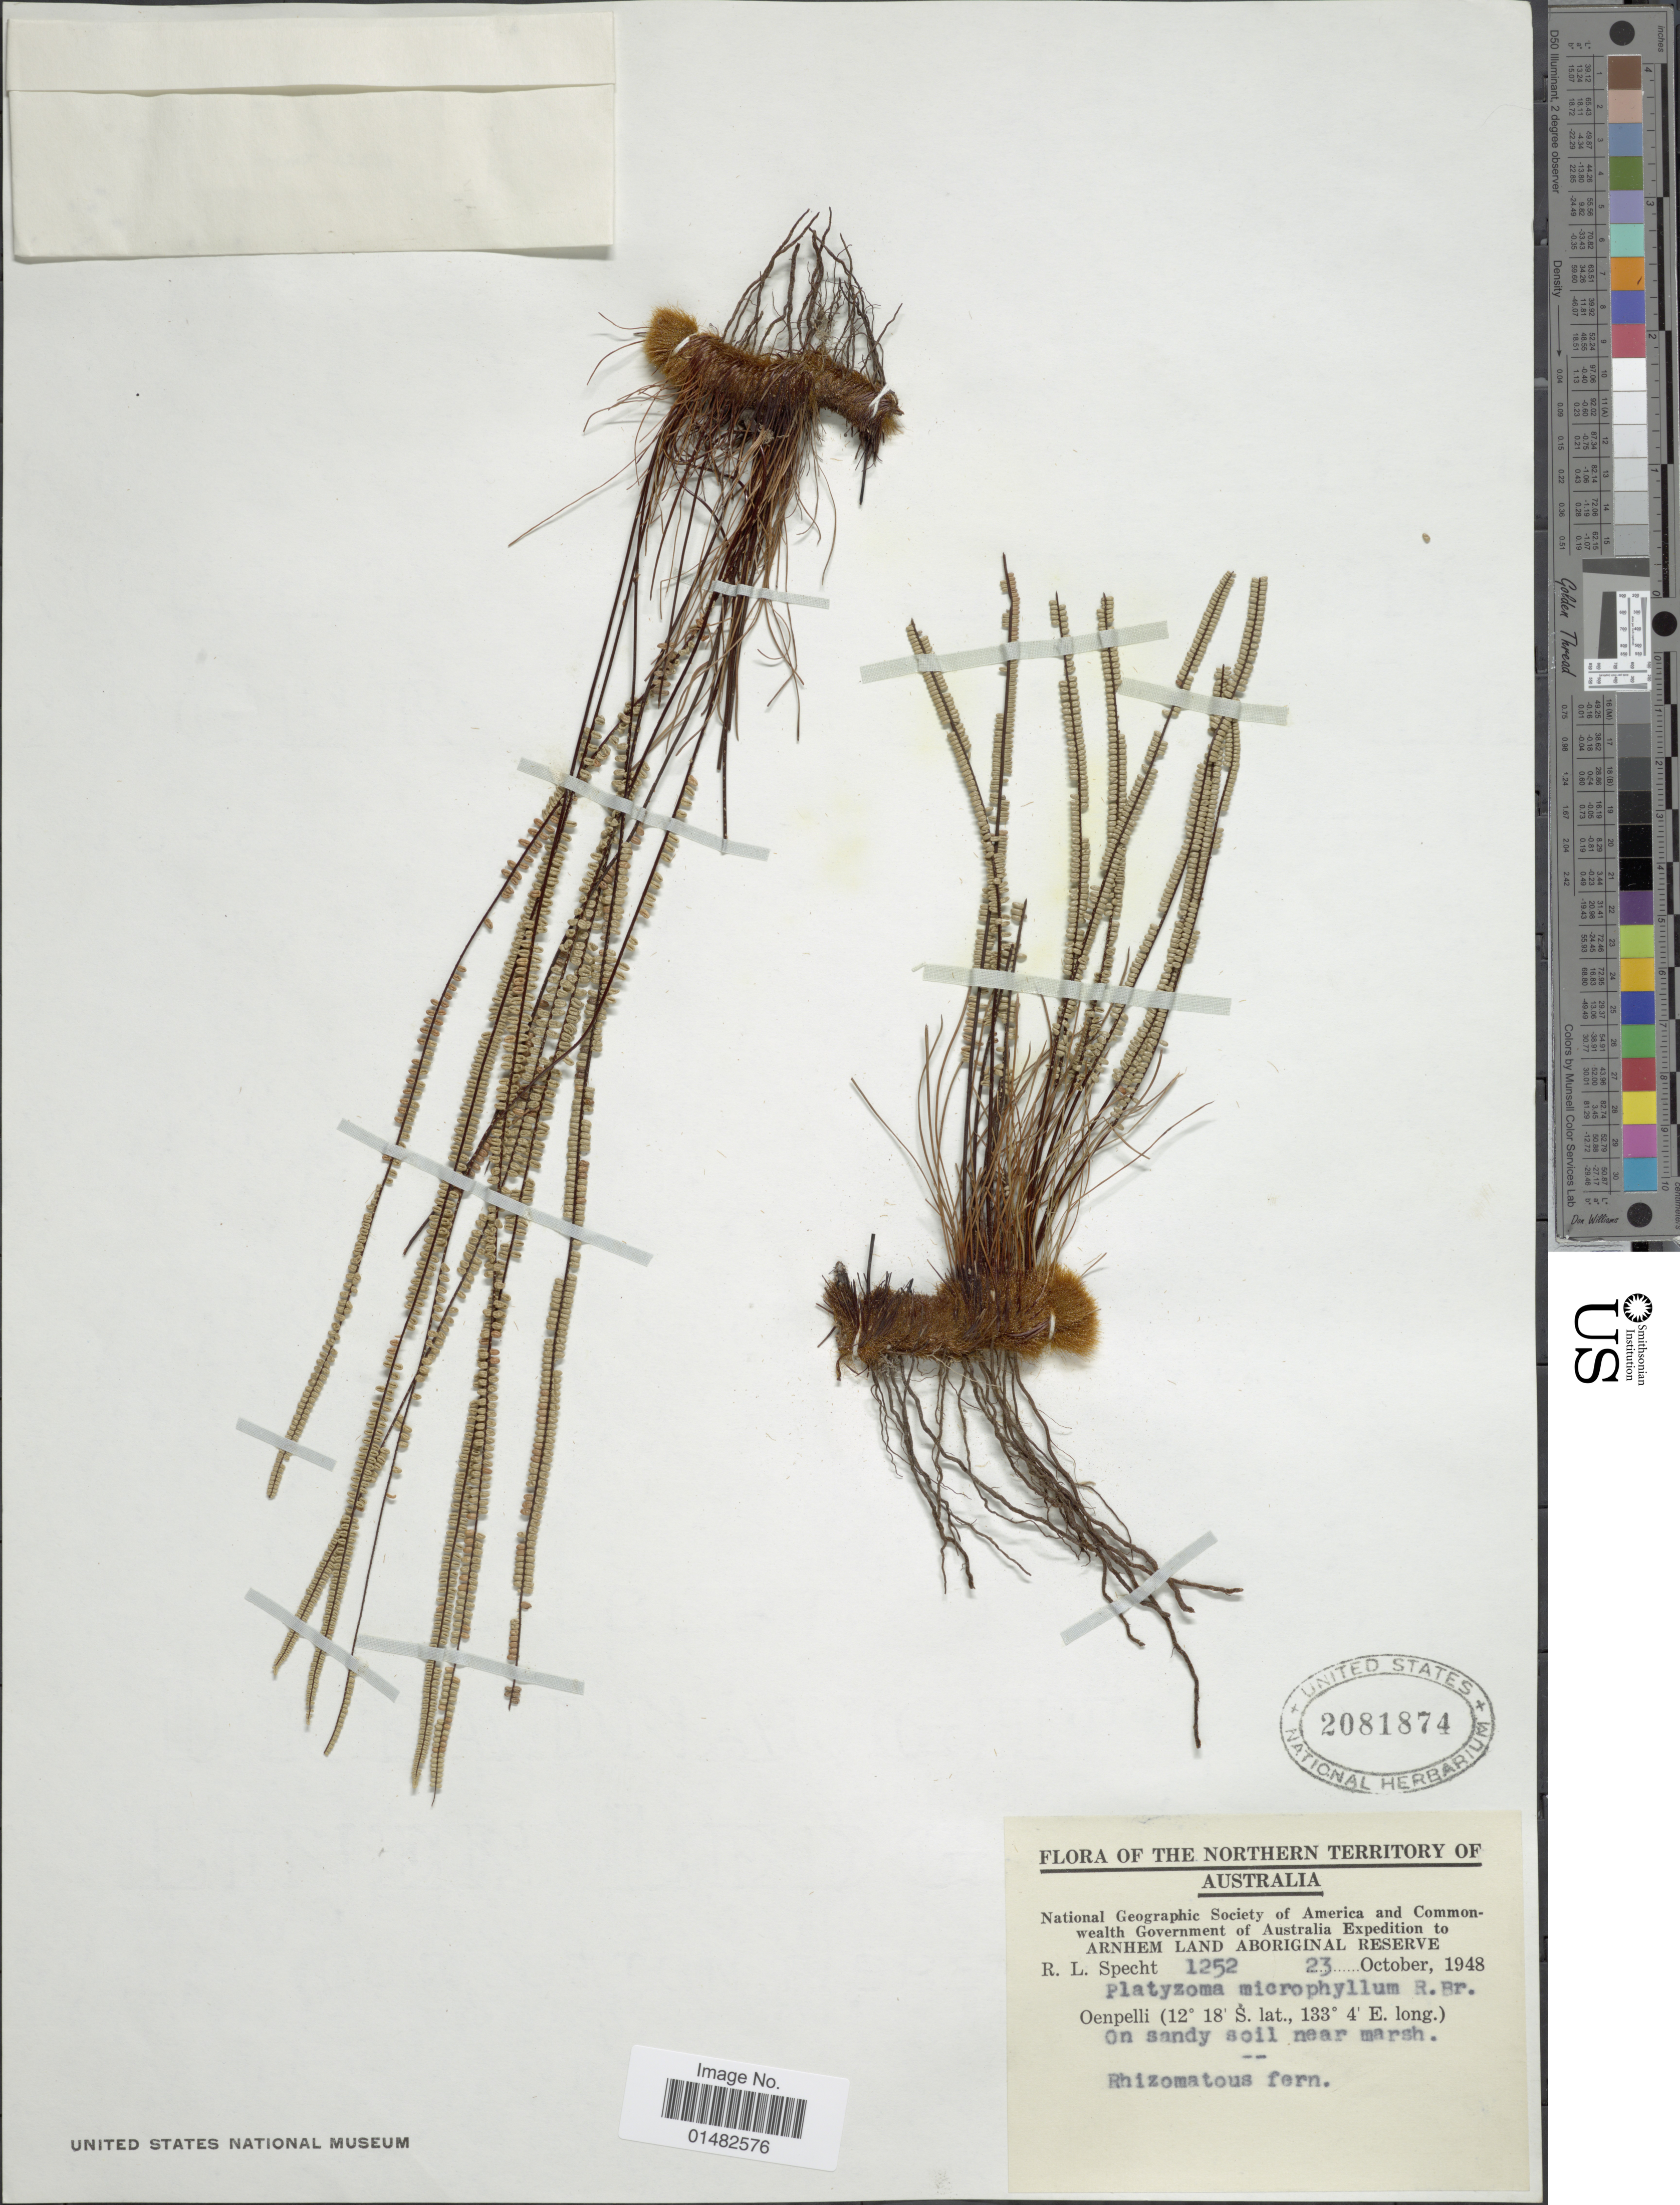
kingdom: Plantae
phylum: Tracheophyta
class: Polypodiopsida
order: Polypodiales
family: Pteridaceae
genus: Pteris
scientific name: Pteris platyzomopsis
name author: Christenh. & H. Schneid.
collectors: R. L. Specht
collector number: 1252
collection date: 1948-10-23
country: Australia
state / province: Northern Territory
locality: The Northern Territory of Australia, Oenpelli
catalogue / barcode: US 2081874